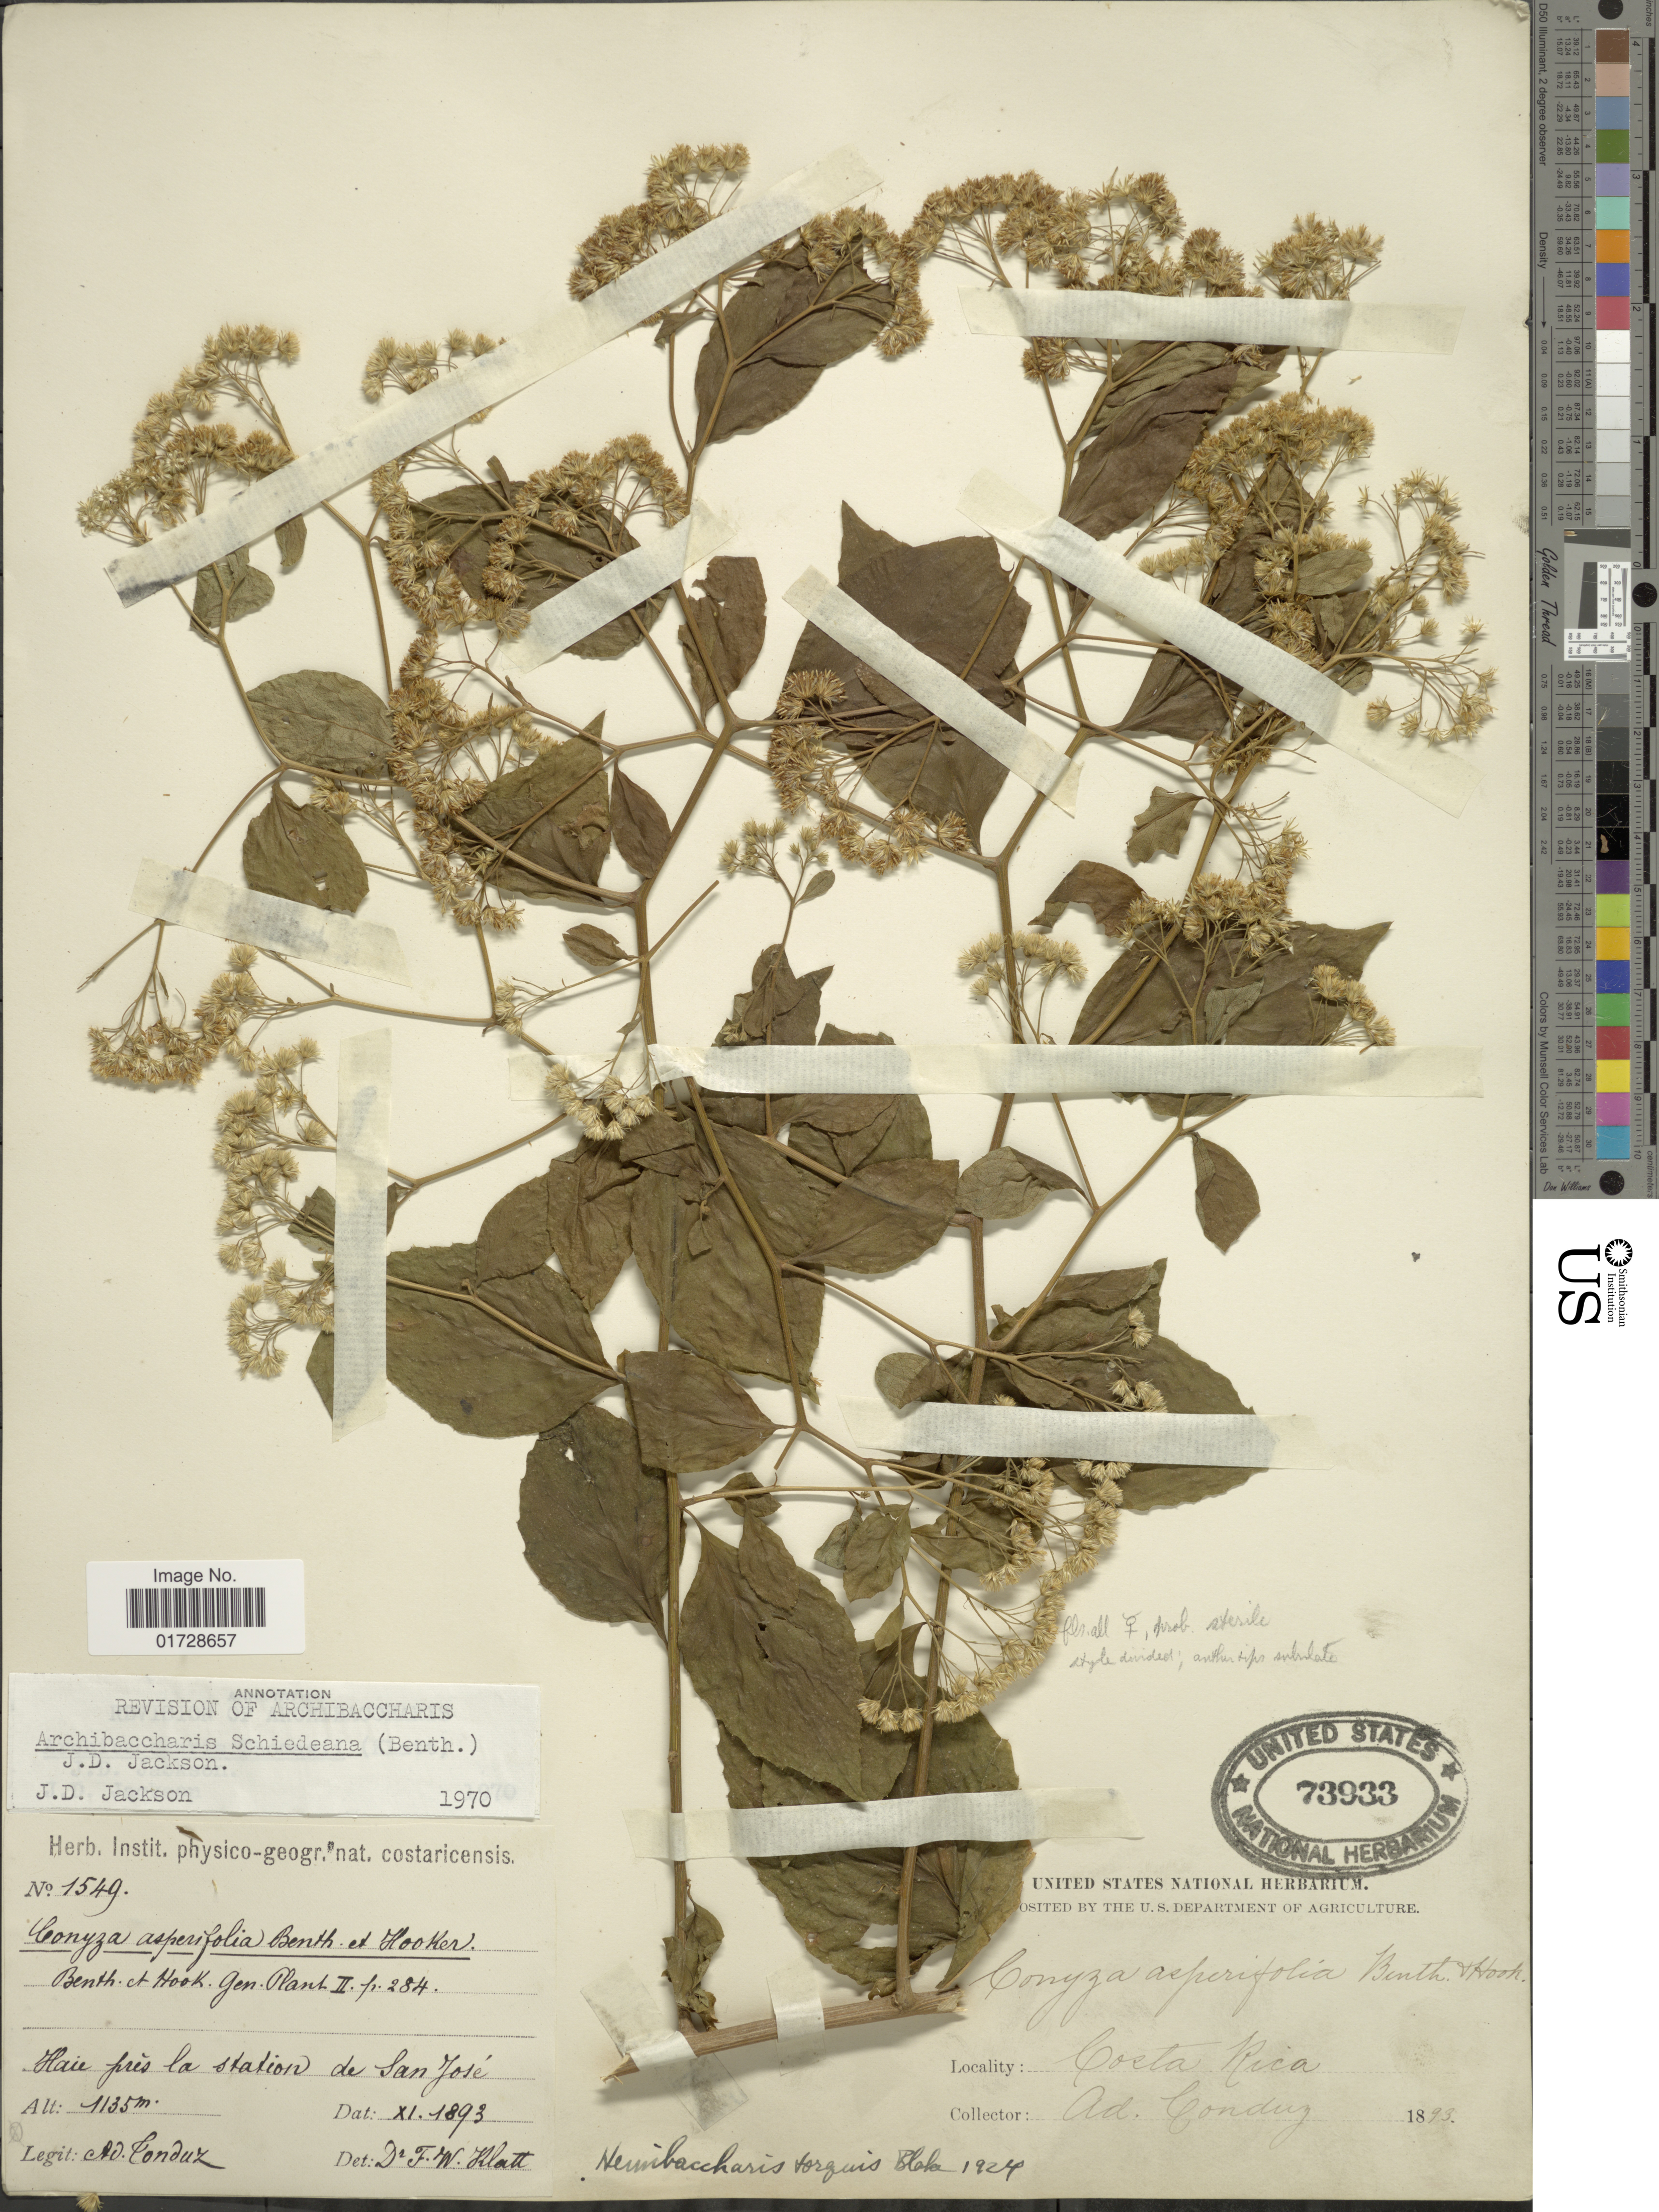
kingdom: Plantae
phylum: Tracheophyta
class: Magnoliopsida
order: Asterales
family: Asteraceae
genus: Archibaccharis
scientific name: Archibaccharis schiedeana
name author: (Benth.) J.D. Jacks.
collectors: A. Tonduz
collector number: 1549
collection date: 1893-11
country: Costa Rica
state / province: San José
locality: Haie pres ka station de San Jose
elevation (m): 1135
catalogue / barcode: US 73933